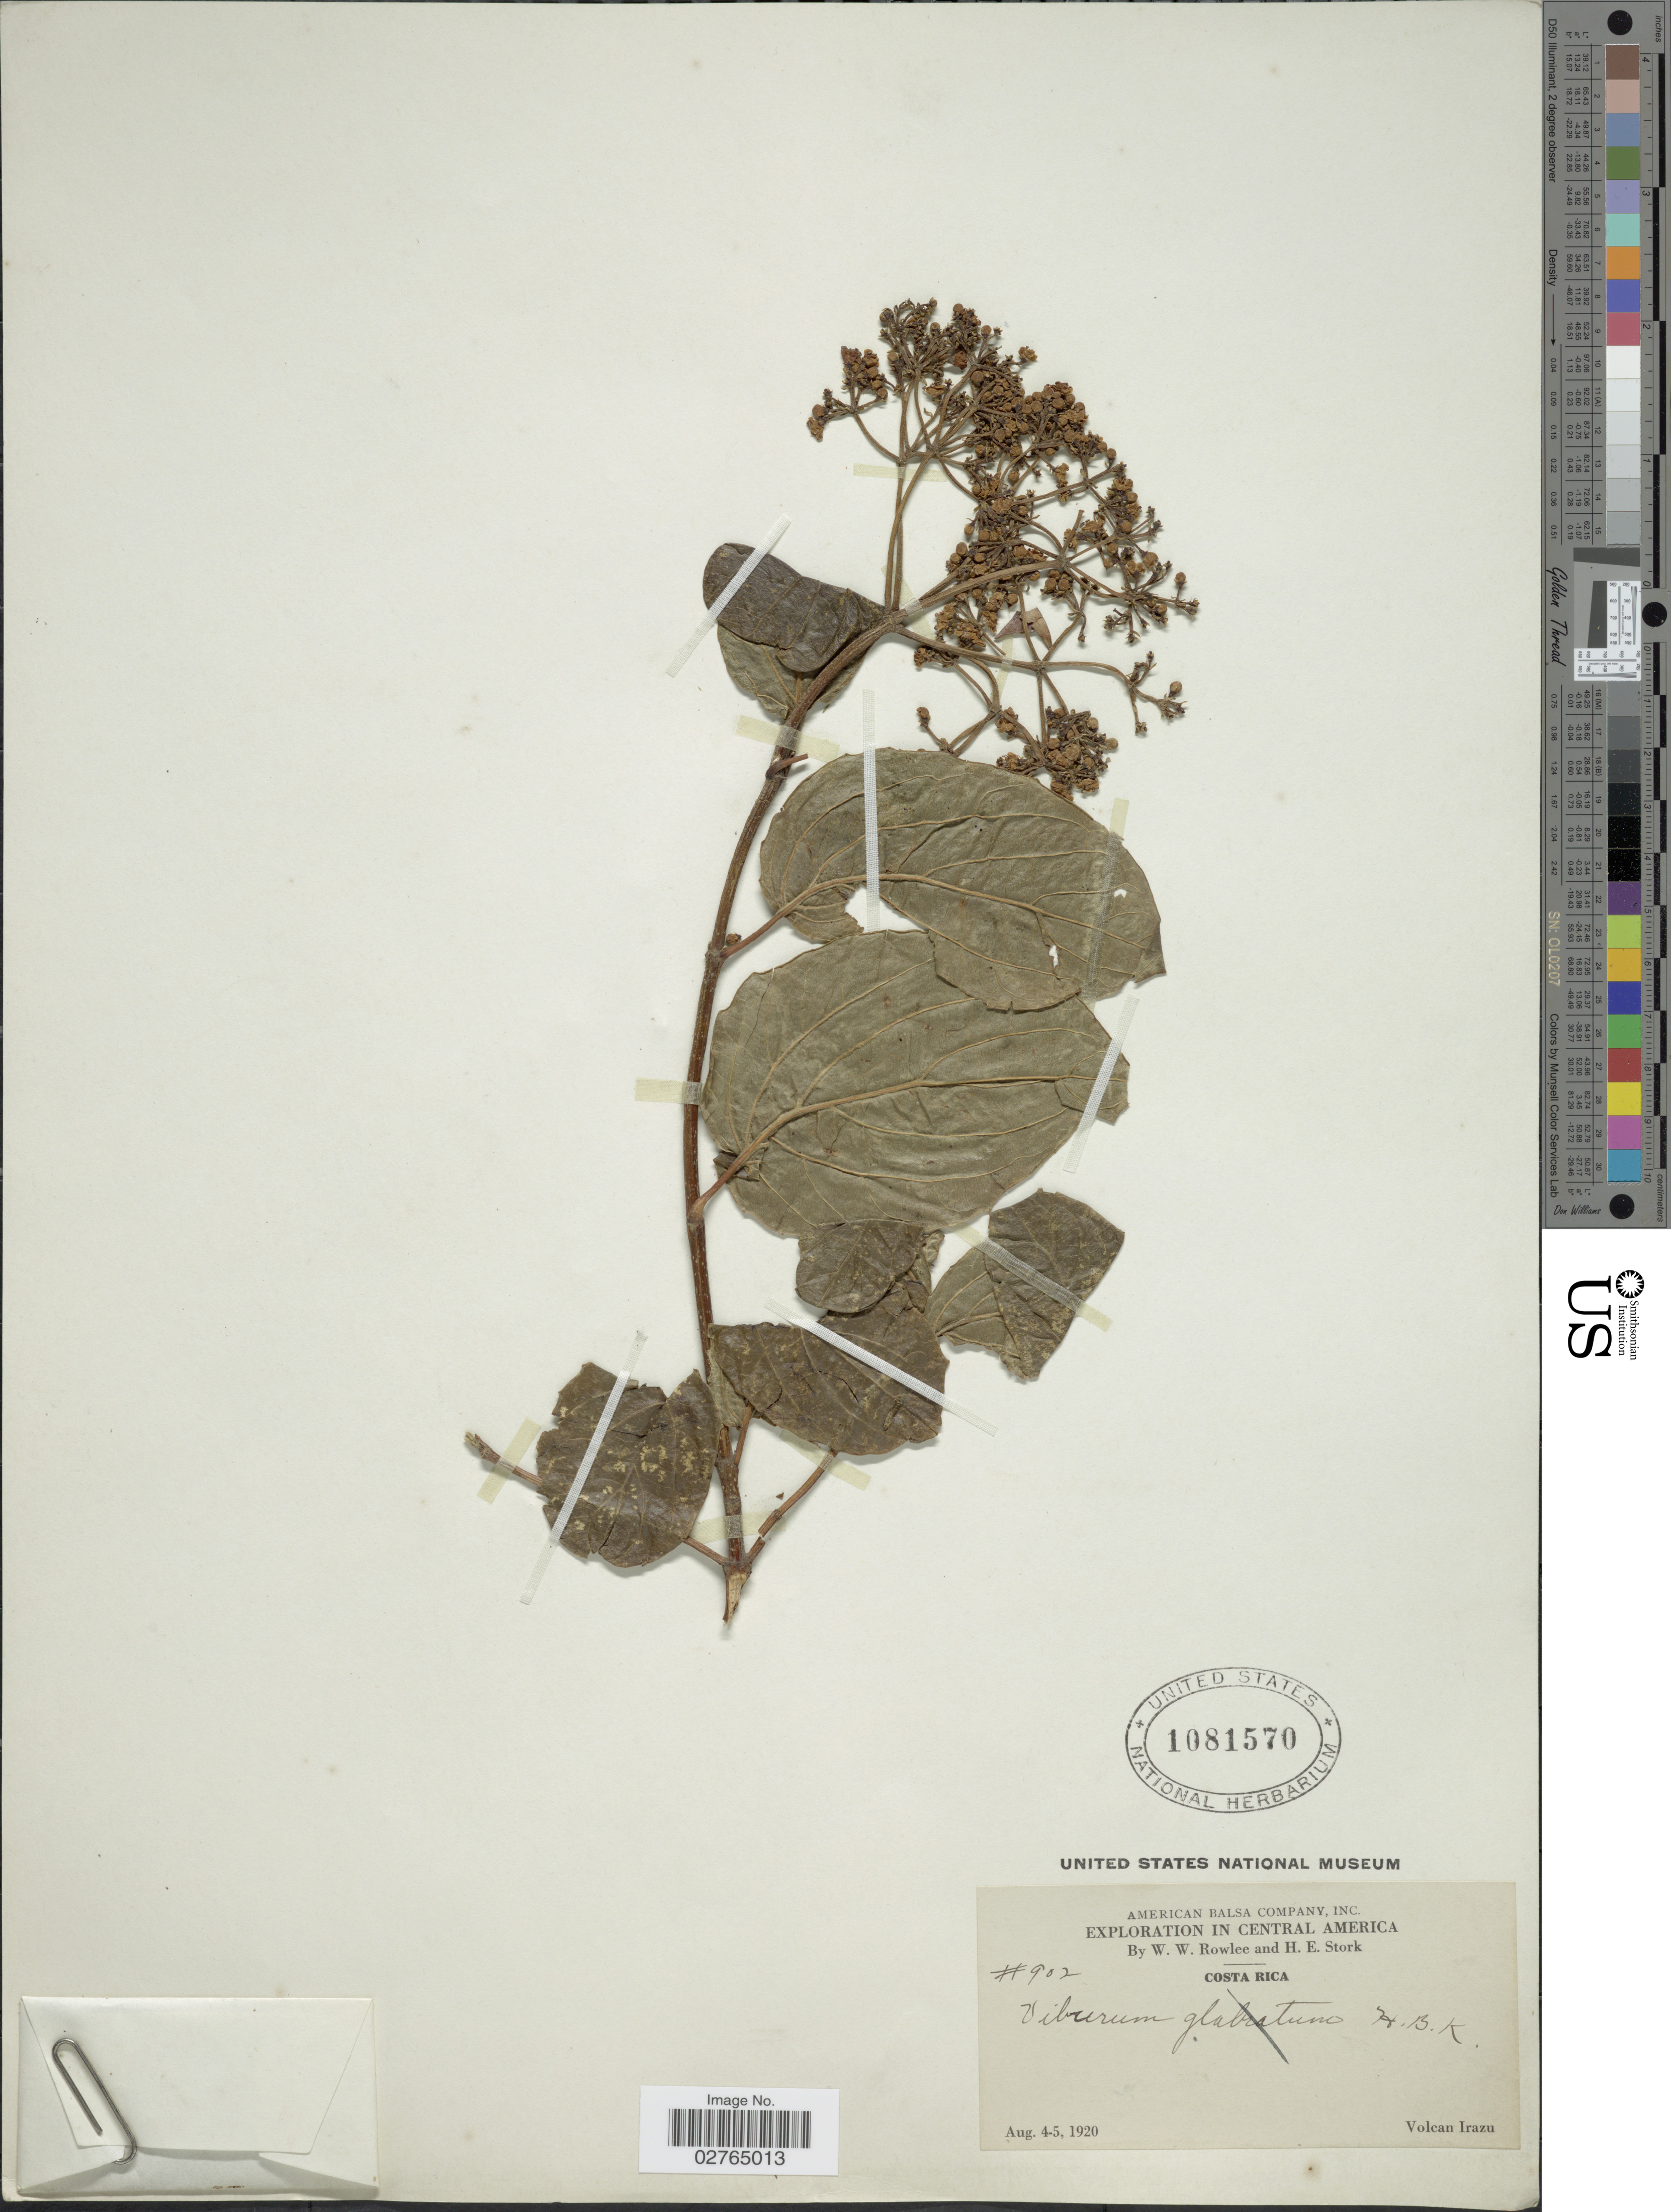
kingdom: Plantae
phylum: Tracheophyta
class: Magnoliopsida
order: Dipsacales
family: Viburnaceae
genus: Viburnum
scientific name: Viburnum sp.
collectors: W. W. Rowlee & H. E. Stork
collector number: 902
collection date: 1920-08-04/1920-08-05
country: Costa Rica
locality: Central America. Volcan Irazu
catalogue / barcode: US 1081570